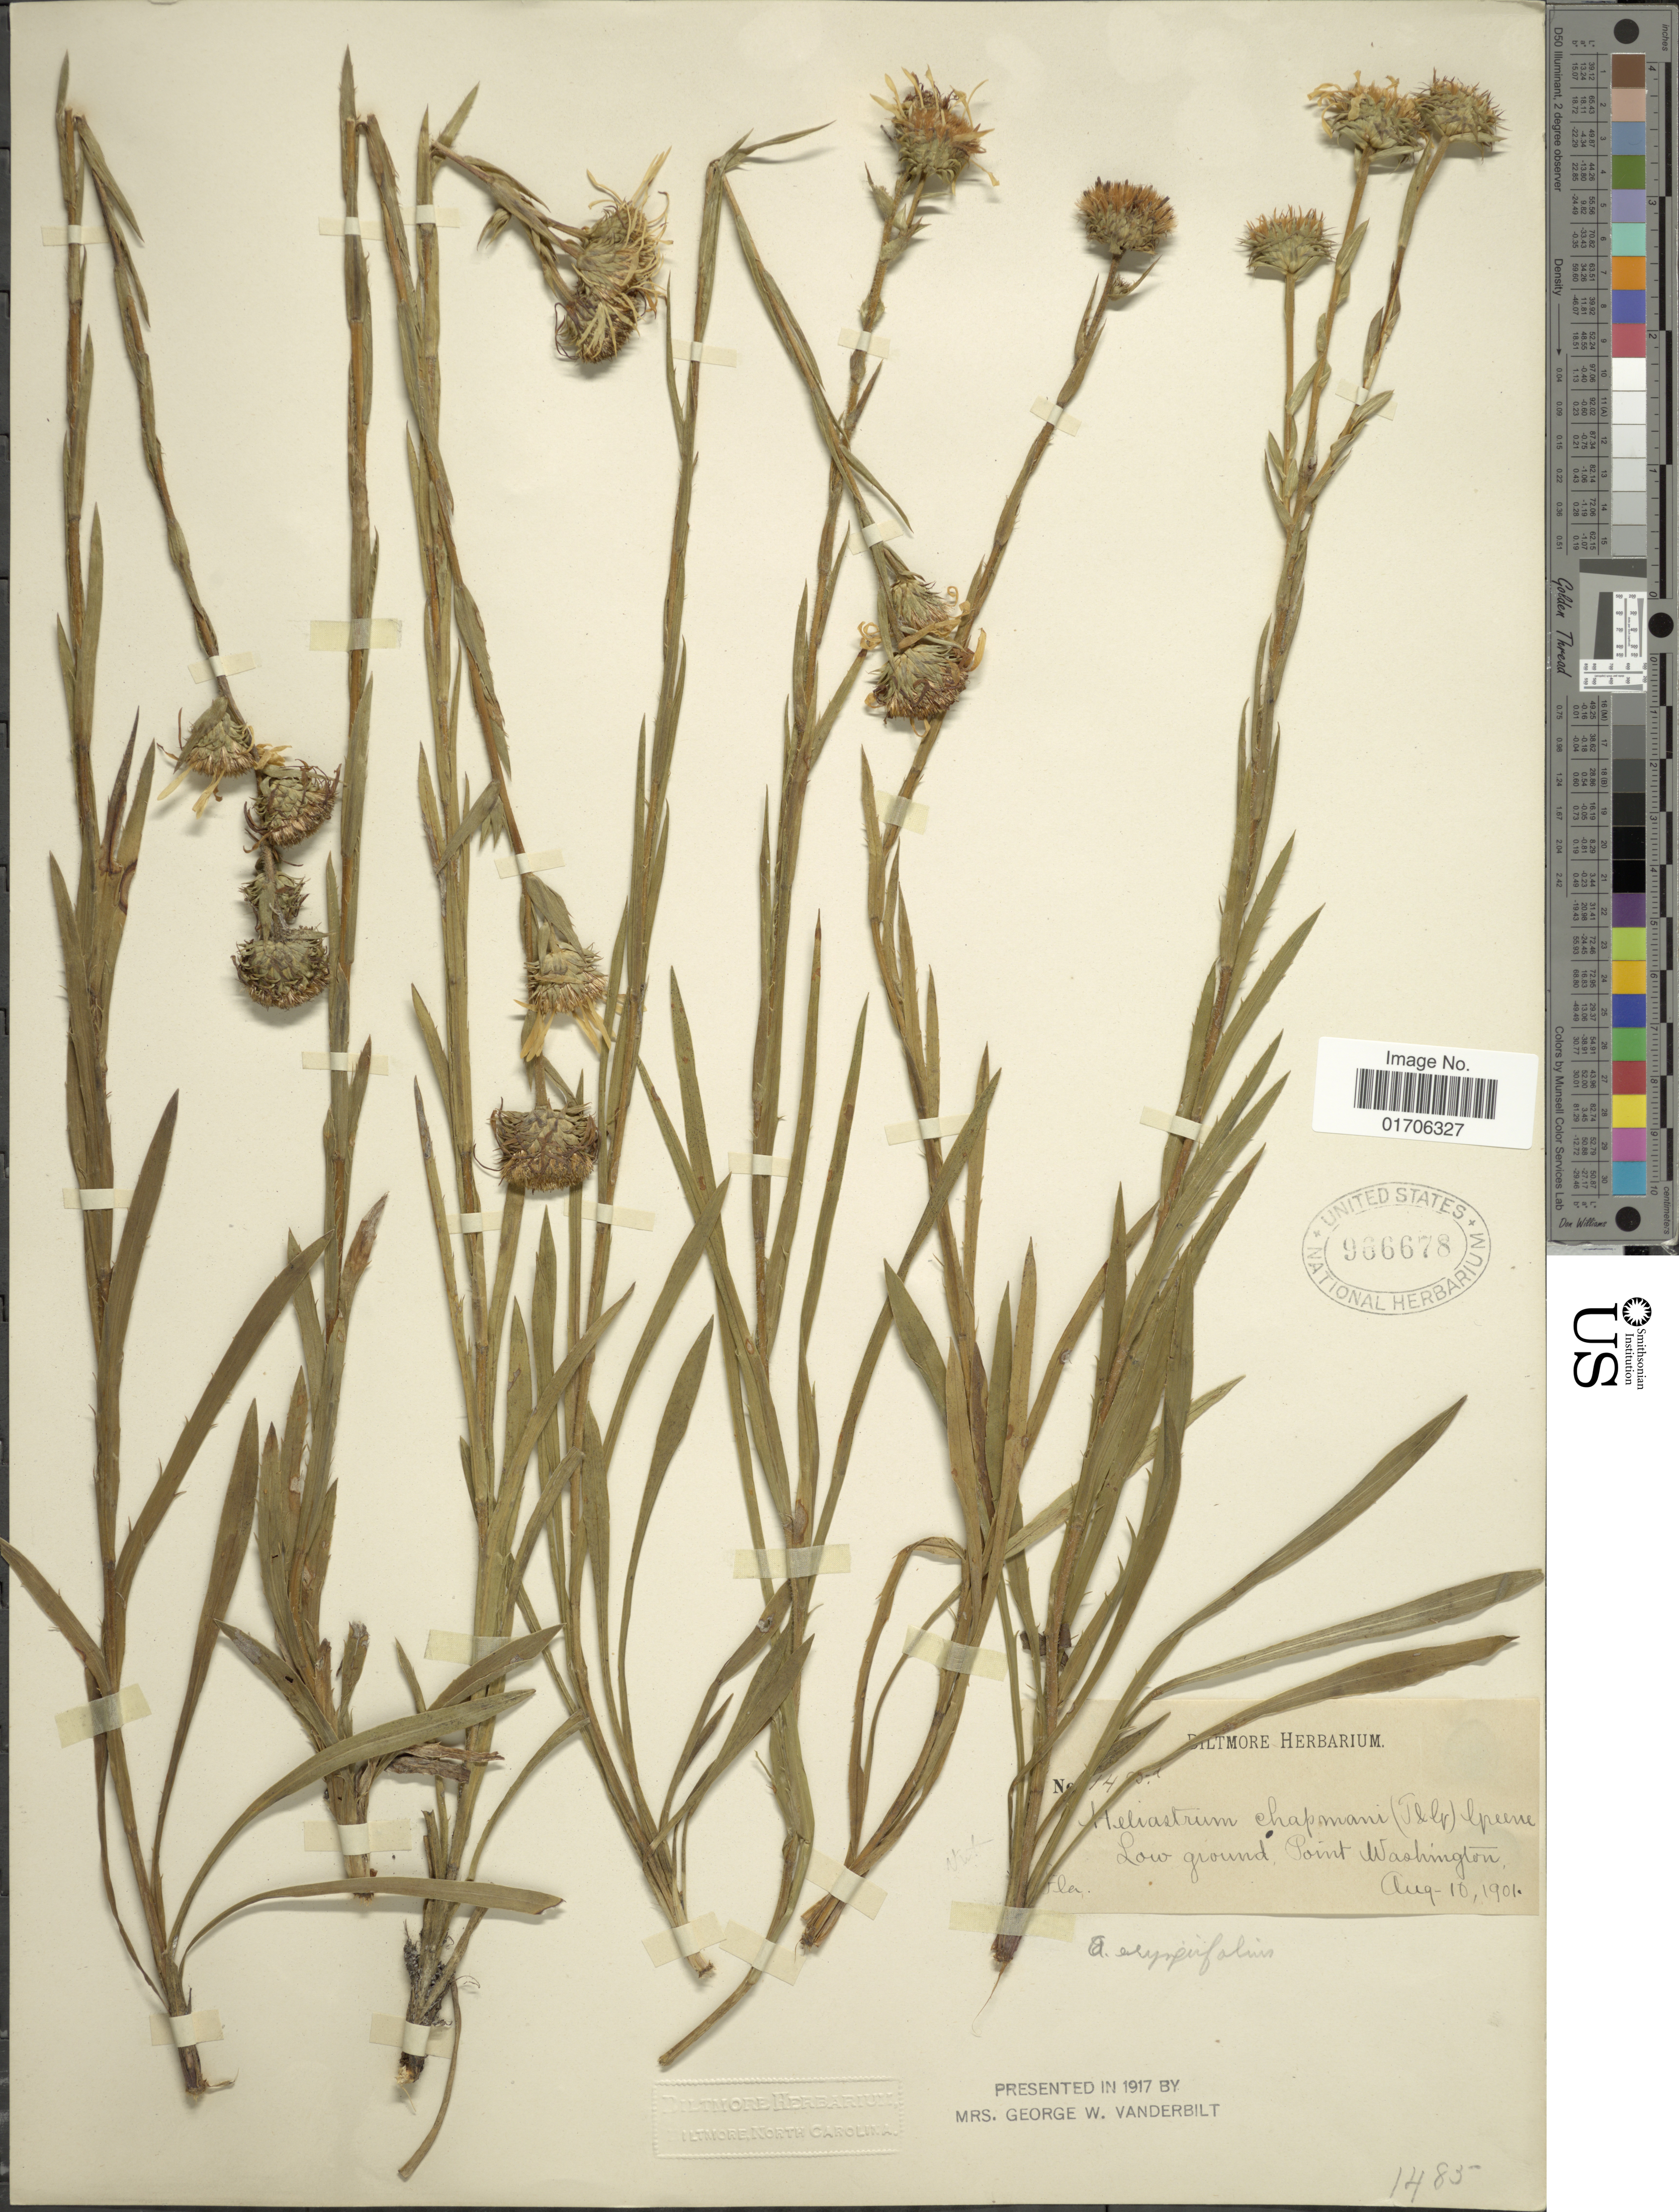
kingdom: Plantae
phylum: Tracheophyta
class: Magnoliopsida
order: Asterales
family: Asteraceae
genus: Eurybia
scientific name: Eurybia eryngiifolia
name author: (Torr. & A. Gray) G.L. Nesom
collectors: ex herb. Biltmore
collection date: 1901-08-10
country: United States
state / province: Florida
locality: Low ground, Point Washington.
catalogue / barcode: US 966678